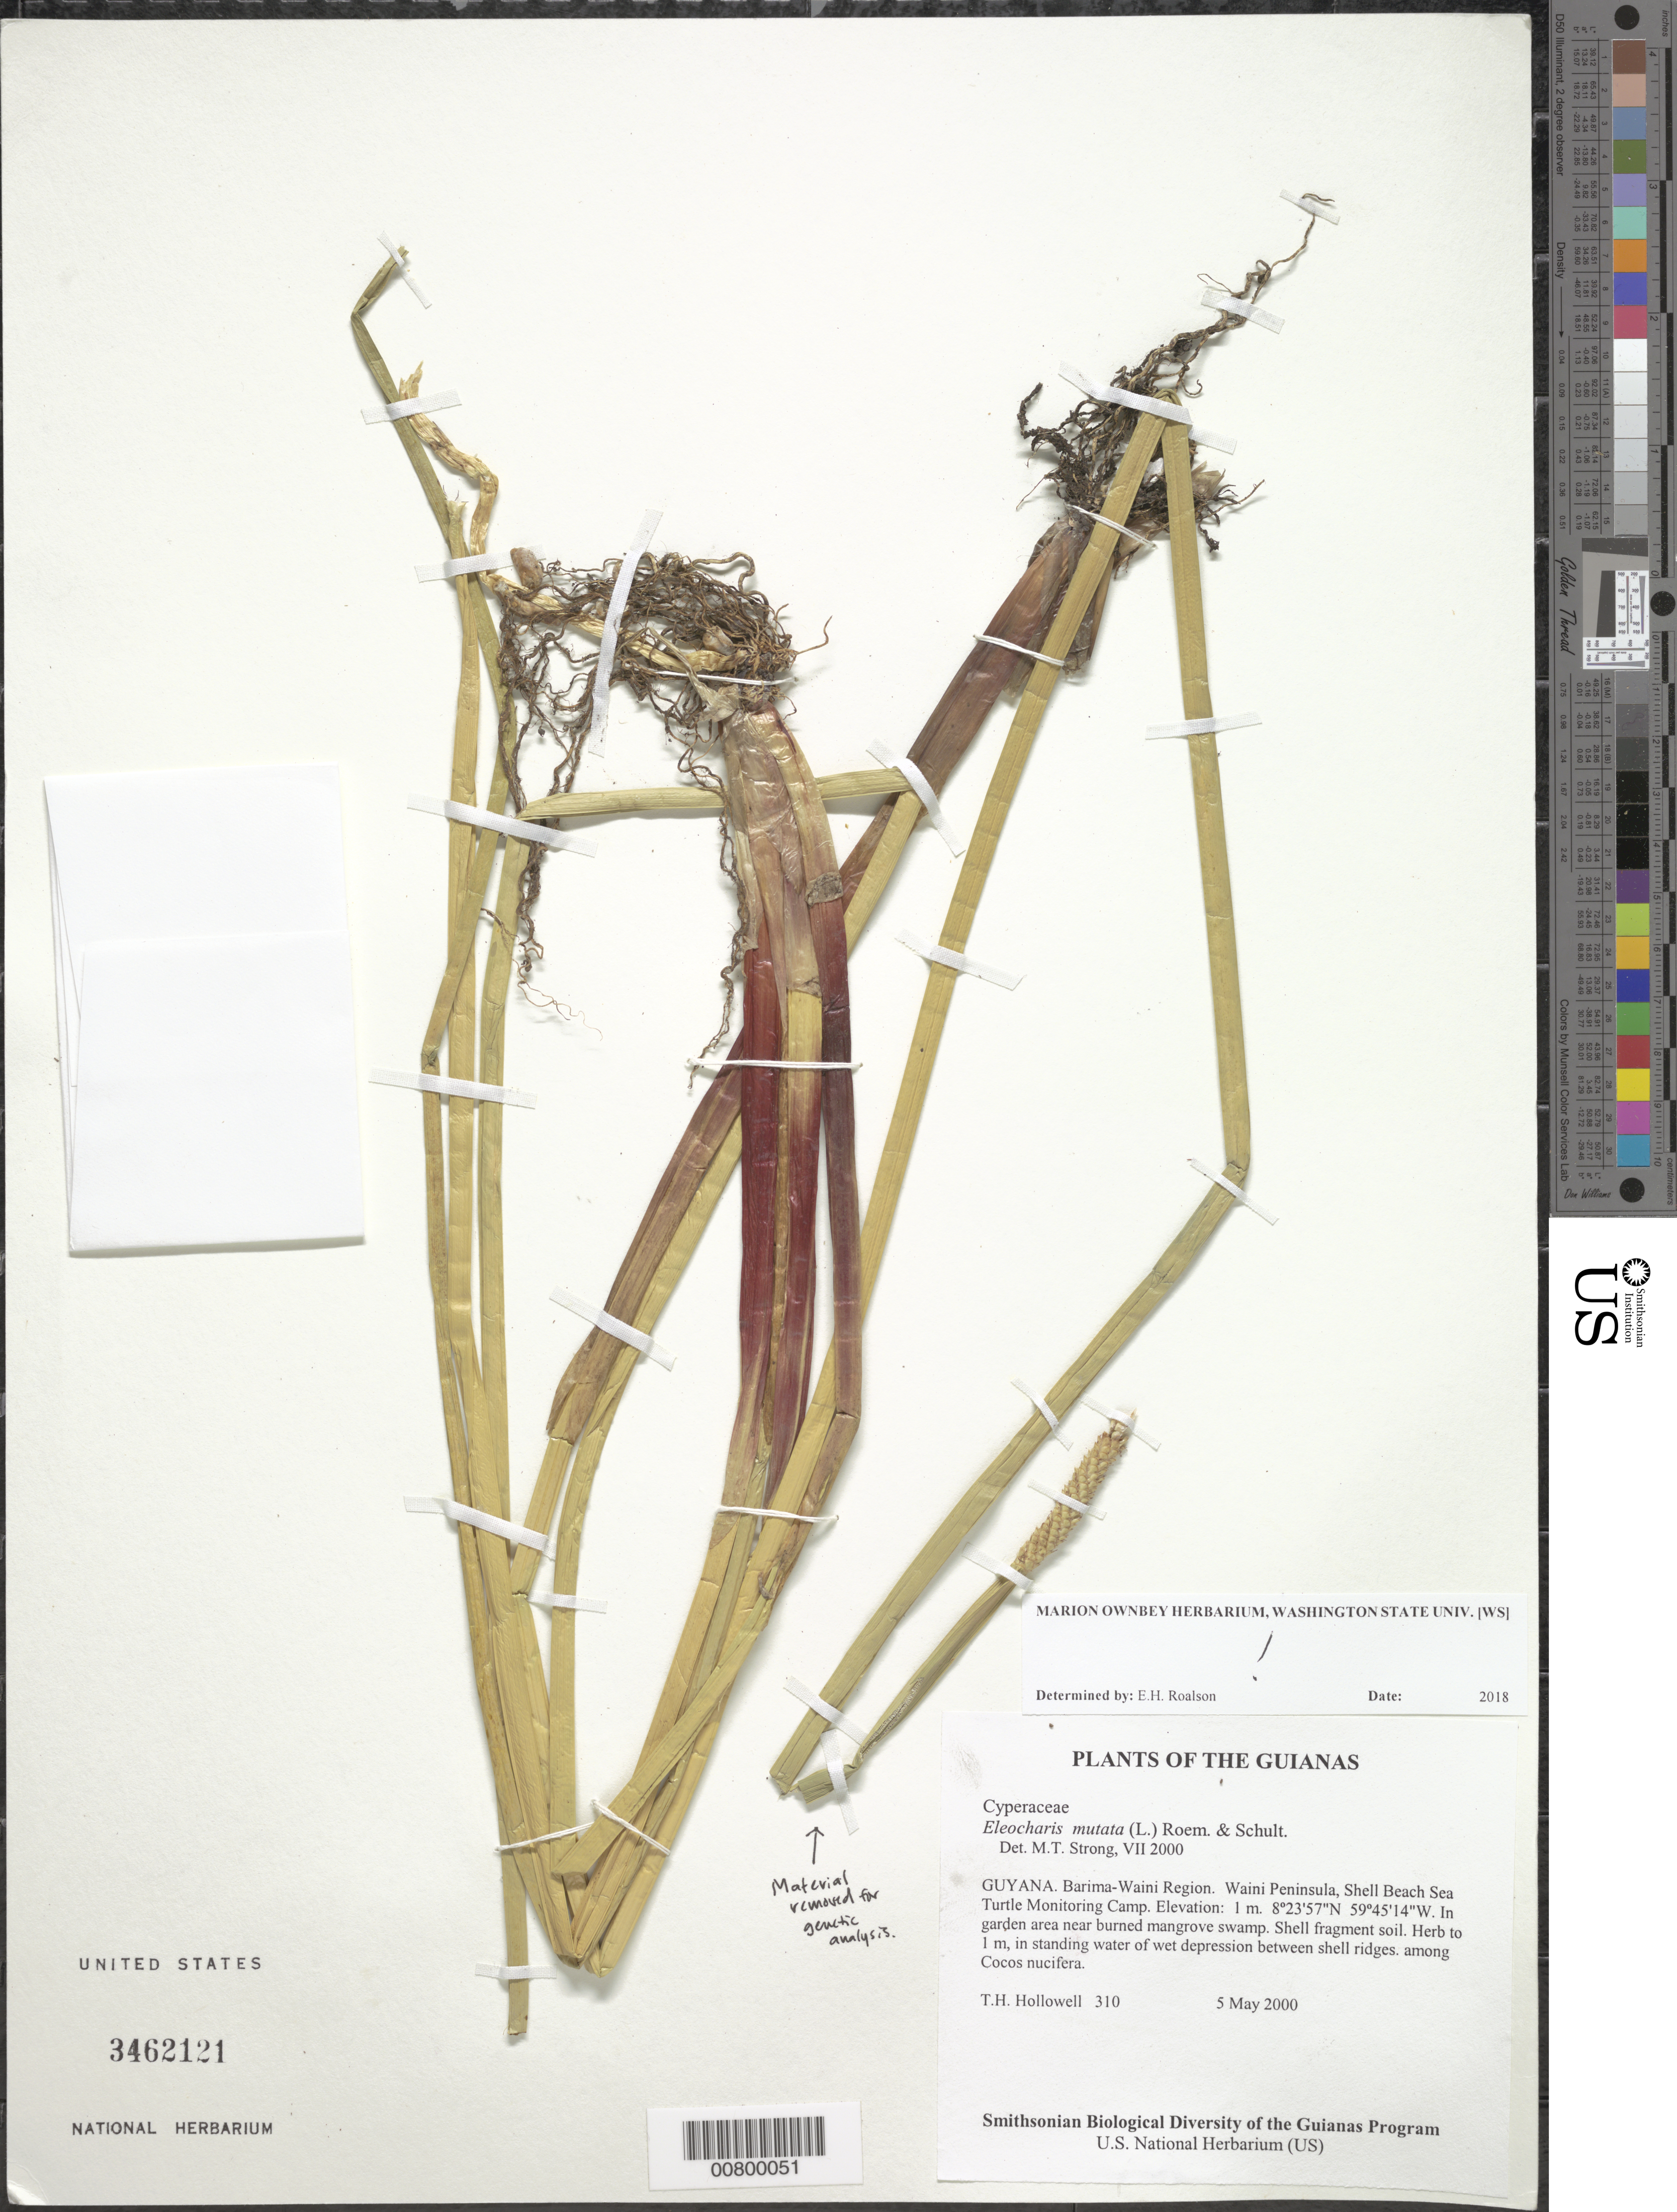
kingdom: Plantae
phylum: Tracheophyta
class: Liliopsida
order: Poales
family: Cyperaceae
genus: Eleocharis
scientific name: Eleocharis mutata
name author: (L.) Roem. & Schult.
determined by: Strong, M. T., (US), Smithsonian Institution - National Museum of Natural History (UNITED STATES)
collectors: T. Hollowell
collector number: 310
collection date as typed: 5 May 2000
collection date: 2000-05-05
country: Guyana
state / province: Barima-Waini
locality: Waini Peninsula, Shell Beach Sea Turtle Monitoring Camp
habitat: In garden area near burned mangrove swamp. Shell fragment soil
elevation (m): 1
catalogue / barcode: US 3462121